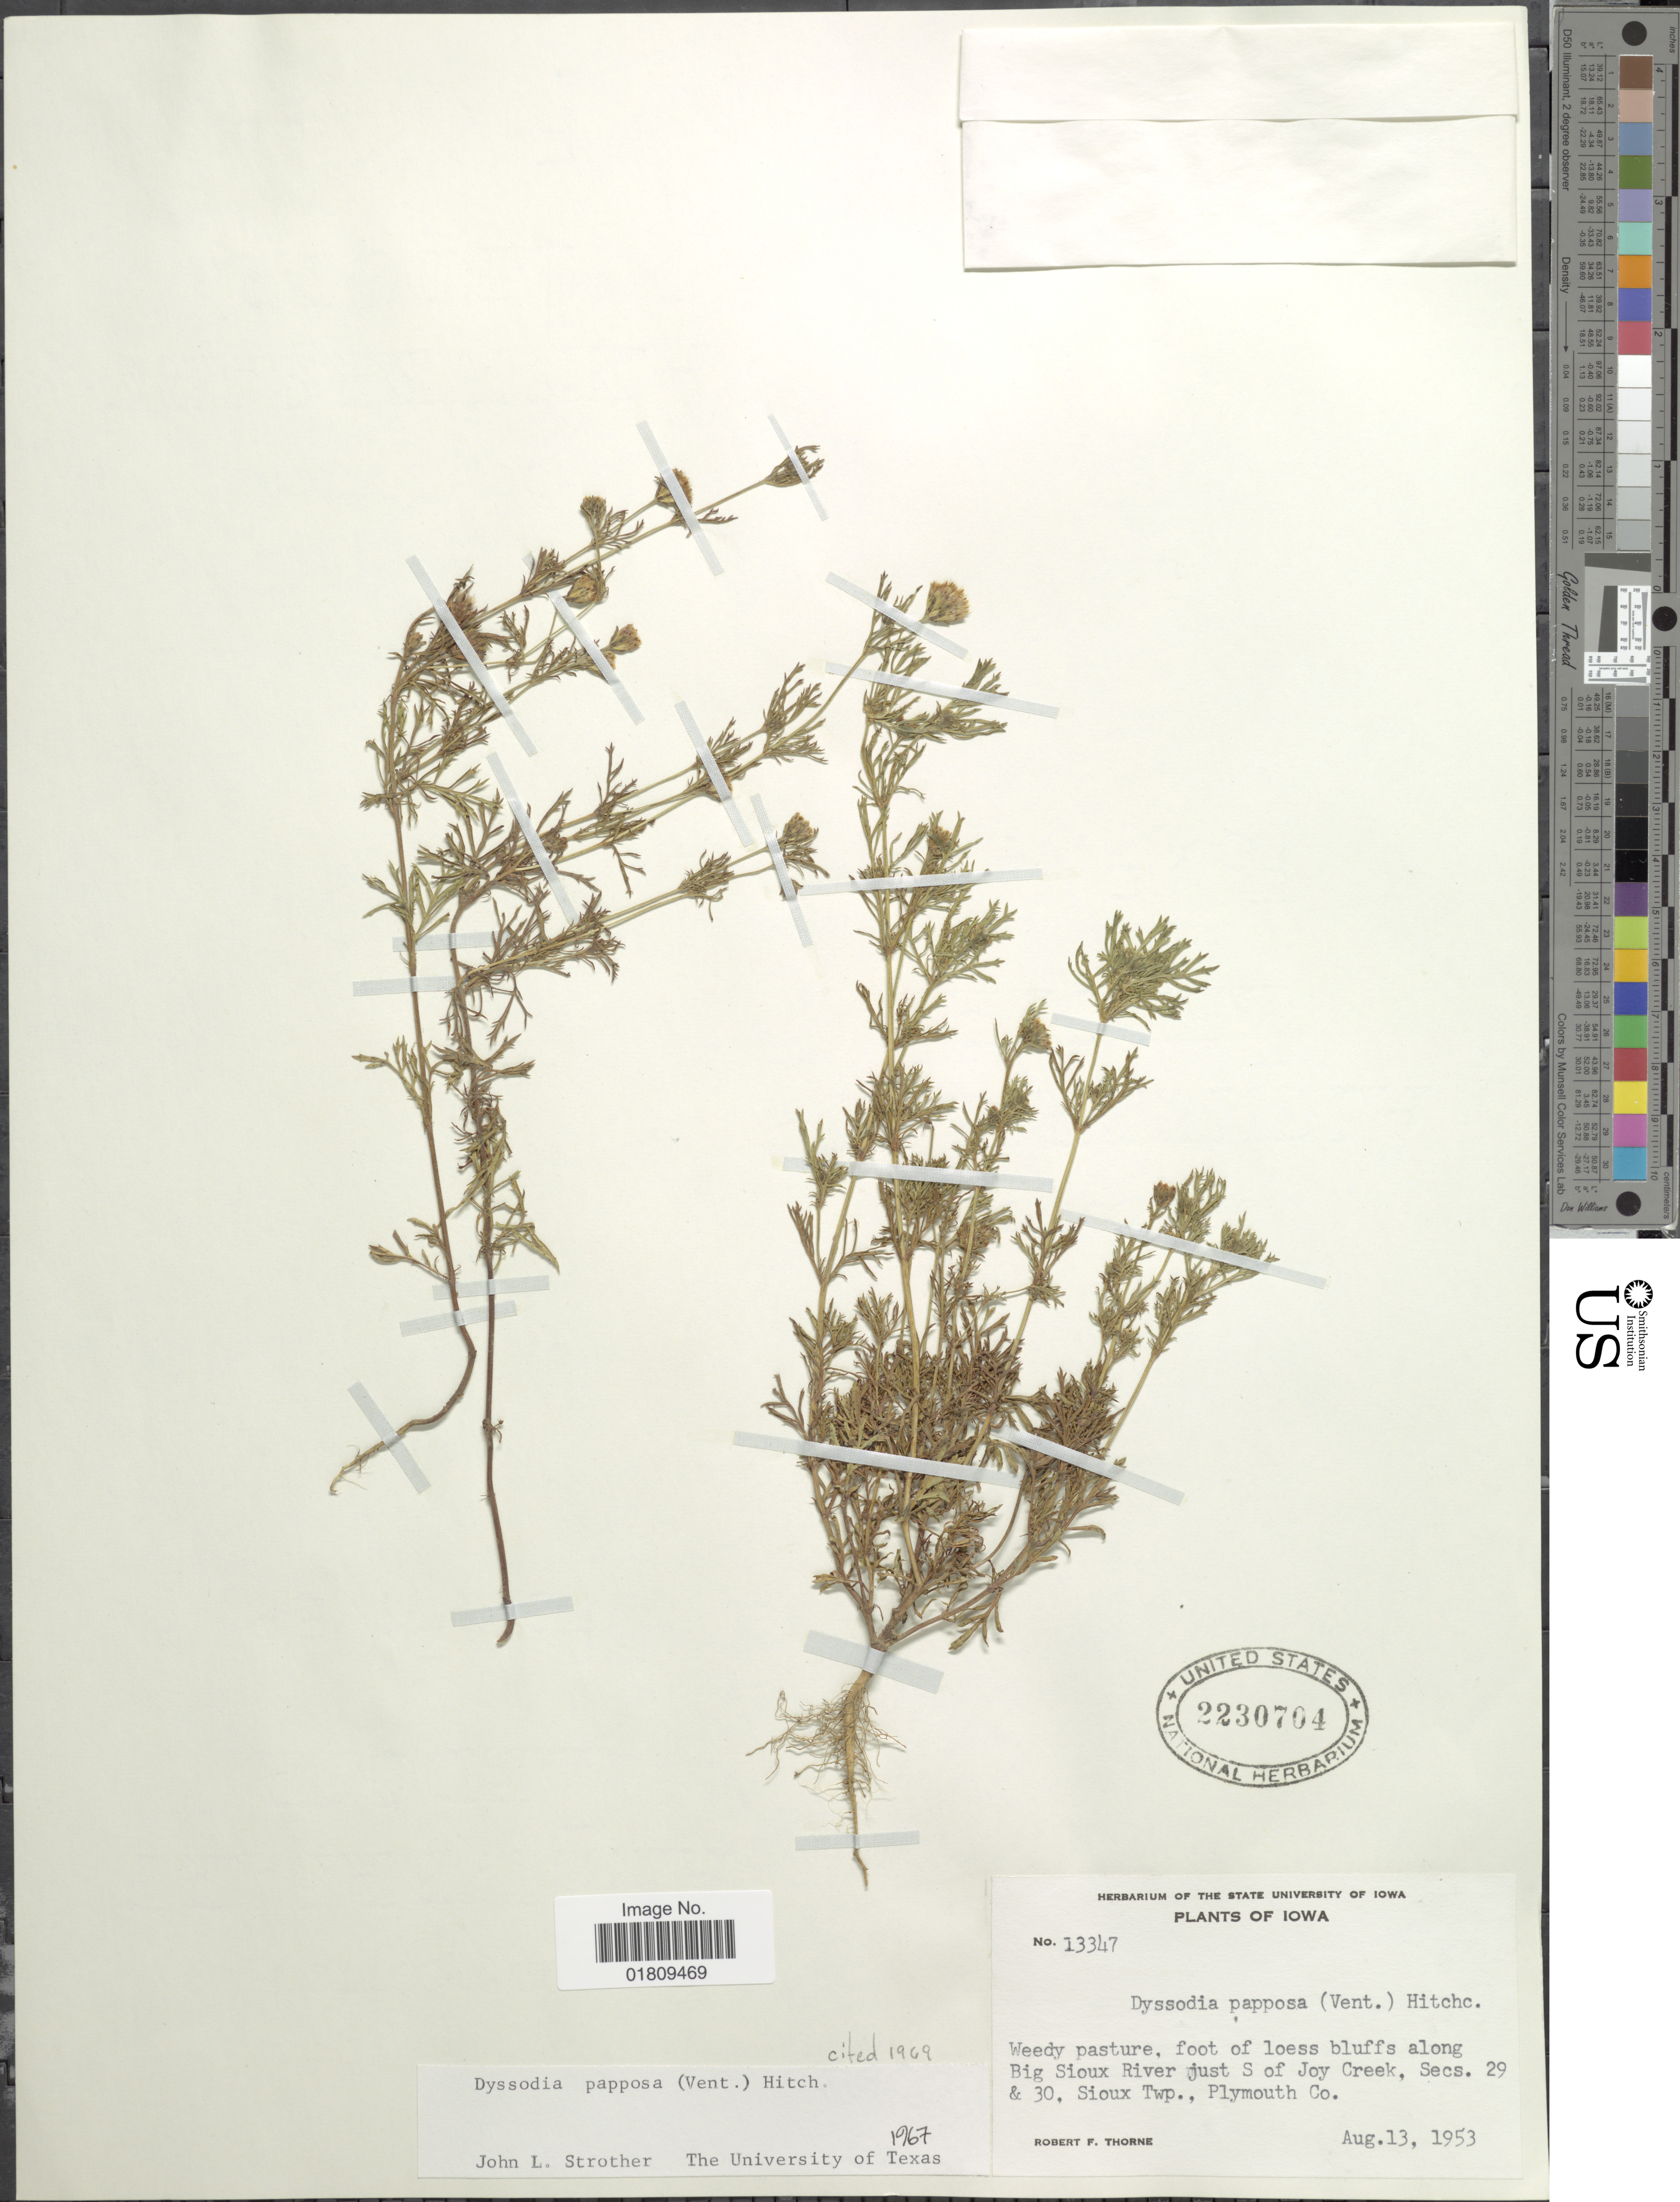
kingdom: Plantae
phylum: Tracheophyta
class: Magnoliopsida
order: Asterales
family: Asteraceae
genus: Dyssodia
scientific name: Dyssodia papposa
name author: (Vent.) Hitchc.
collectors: R. F. Thorne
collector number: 13347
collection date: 1953-08-13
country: United States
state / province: Iowa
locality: Weedy pasture, foot of loess bluffs along Big Sioux River just S of Joy Creek, Secs. 29 & 30, Sioux Twp., Plymouth Co.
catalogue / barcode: US 2230704